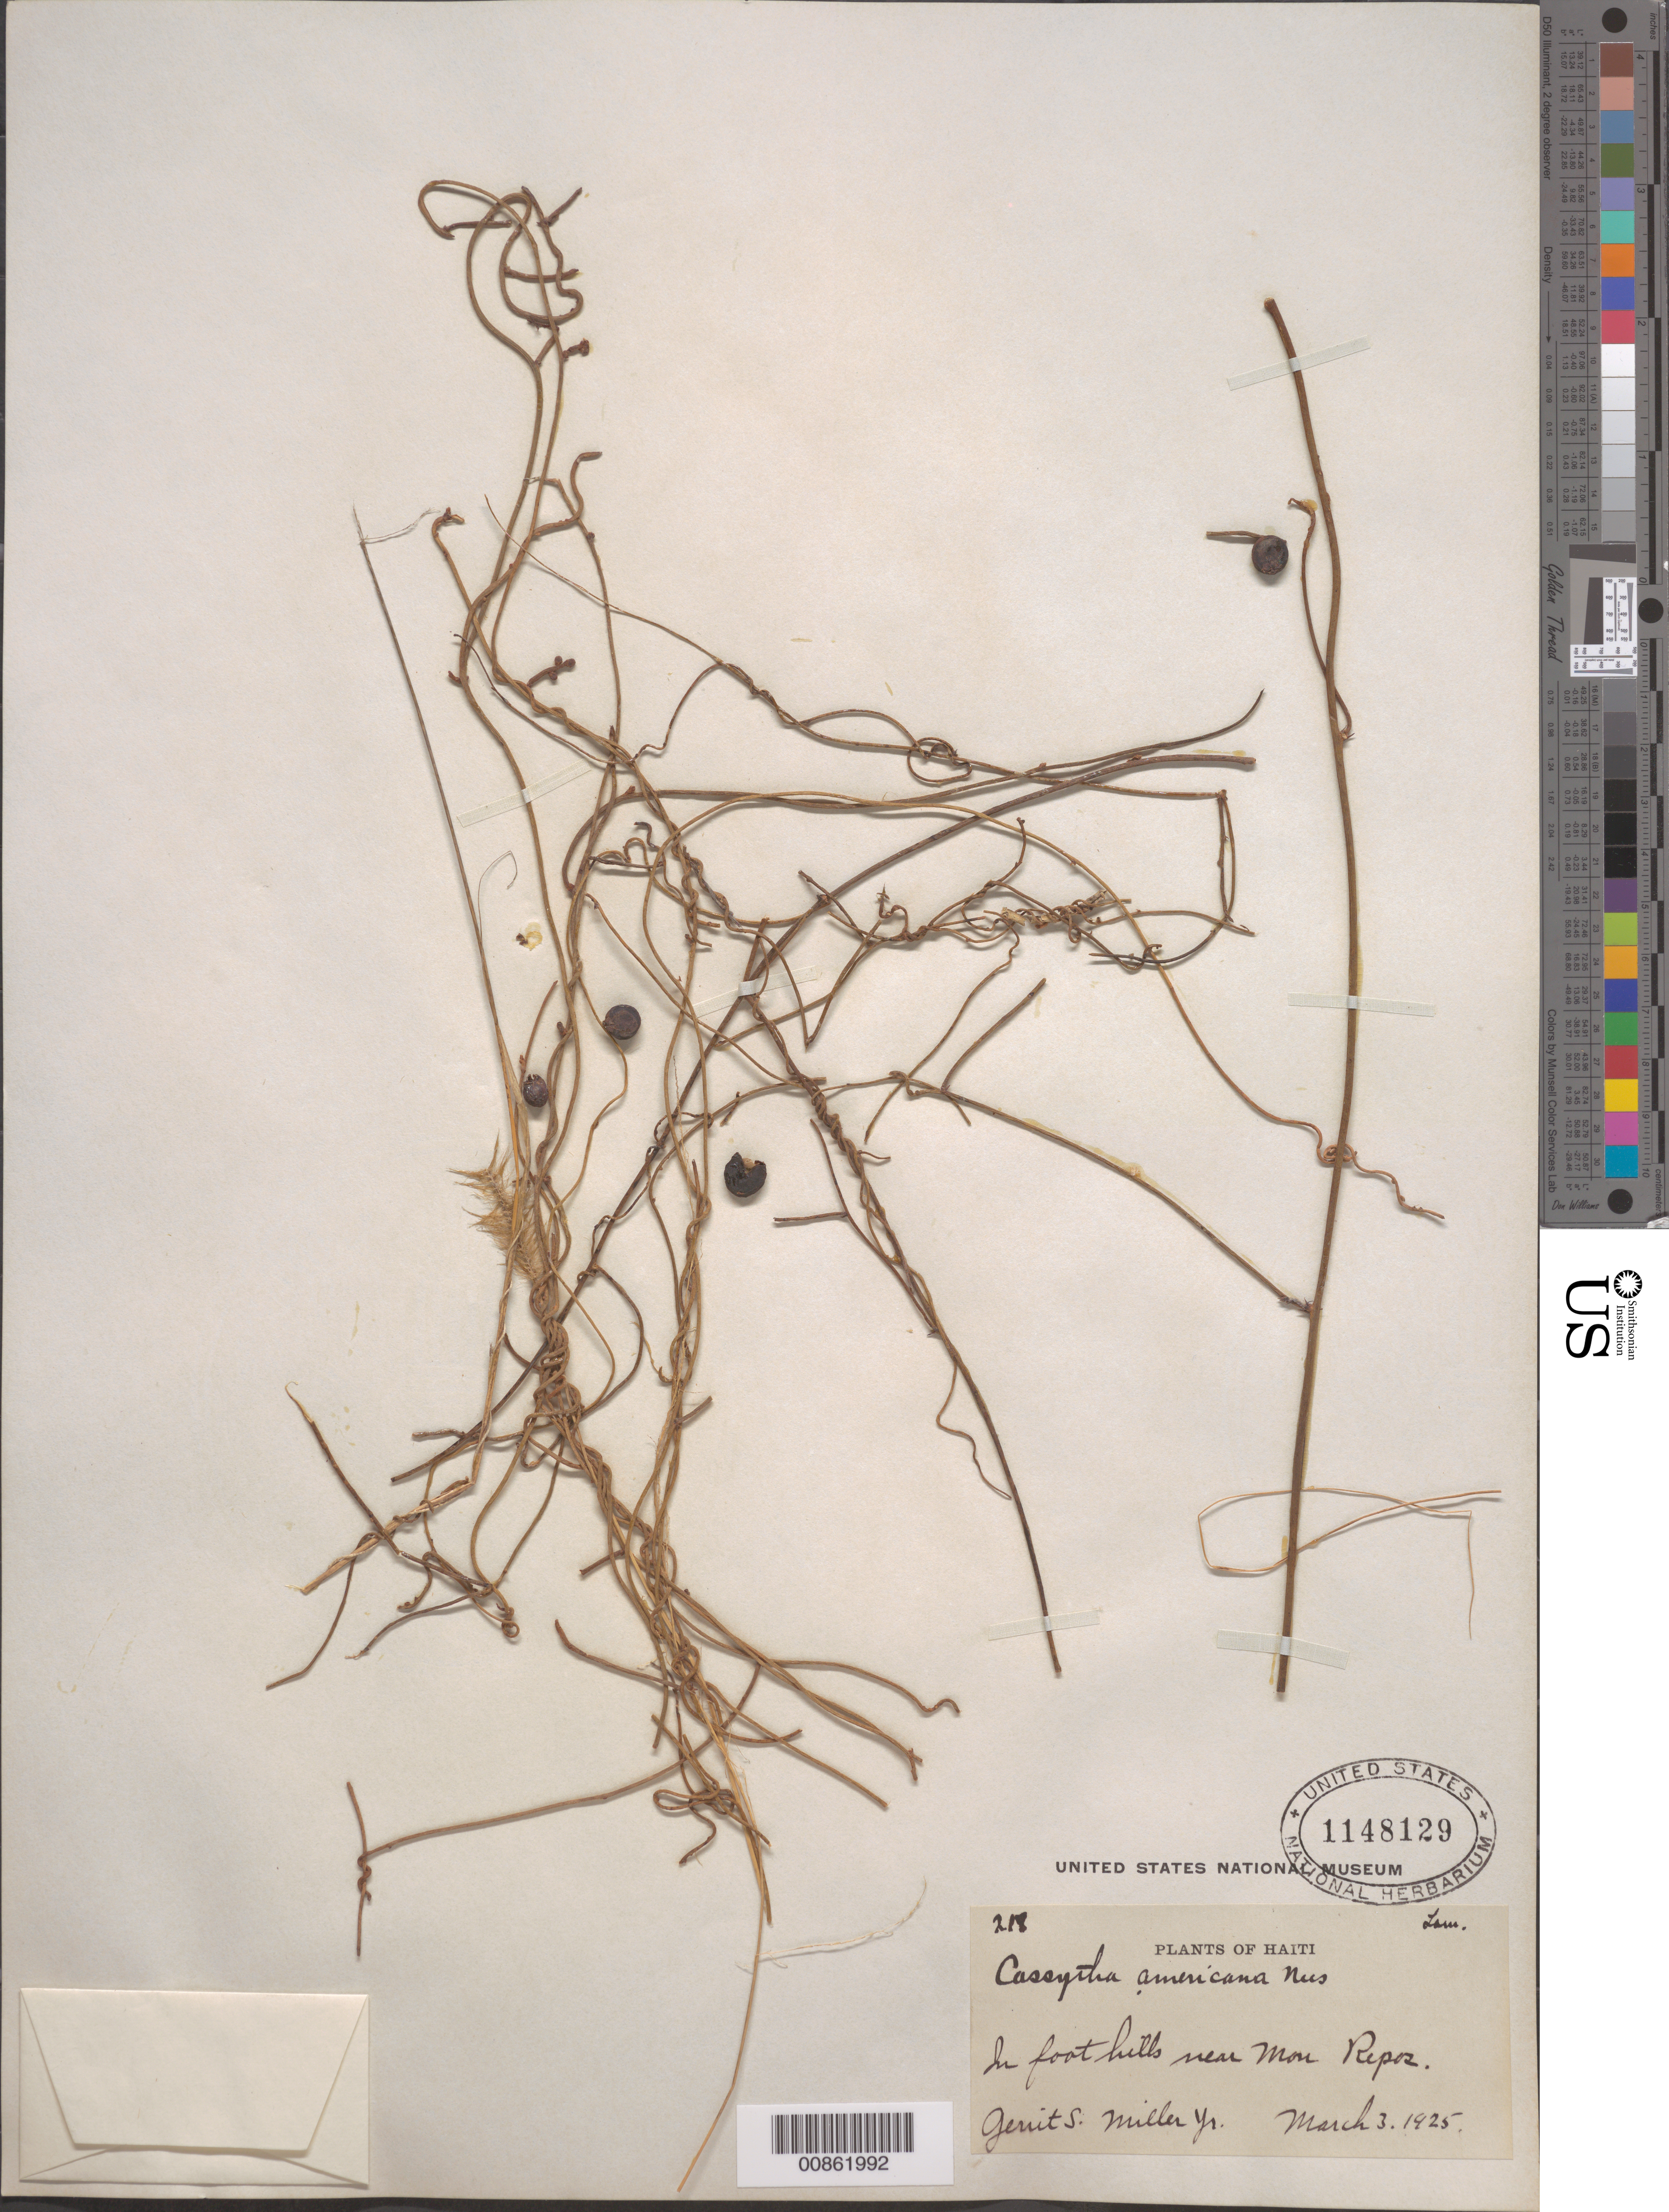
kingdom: Plantae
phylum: Tracheophyta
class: Magnoliopsida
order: Laurales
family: Lauraceae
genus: Cassytha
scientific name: Cassytha filiformis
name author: L.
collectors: G. S. Miller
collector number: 218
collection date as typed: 03 Mar 1925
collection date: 1925-03-03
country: Haiti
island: Hispaniola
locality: Near Mon Repos.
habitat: In foothills.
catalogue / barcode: US 1148129